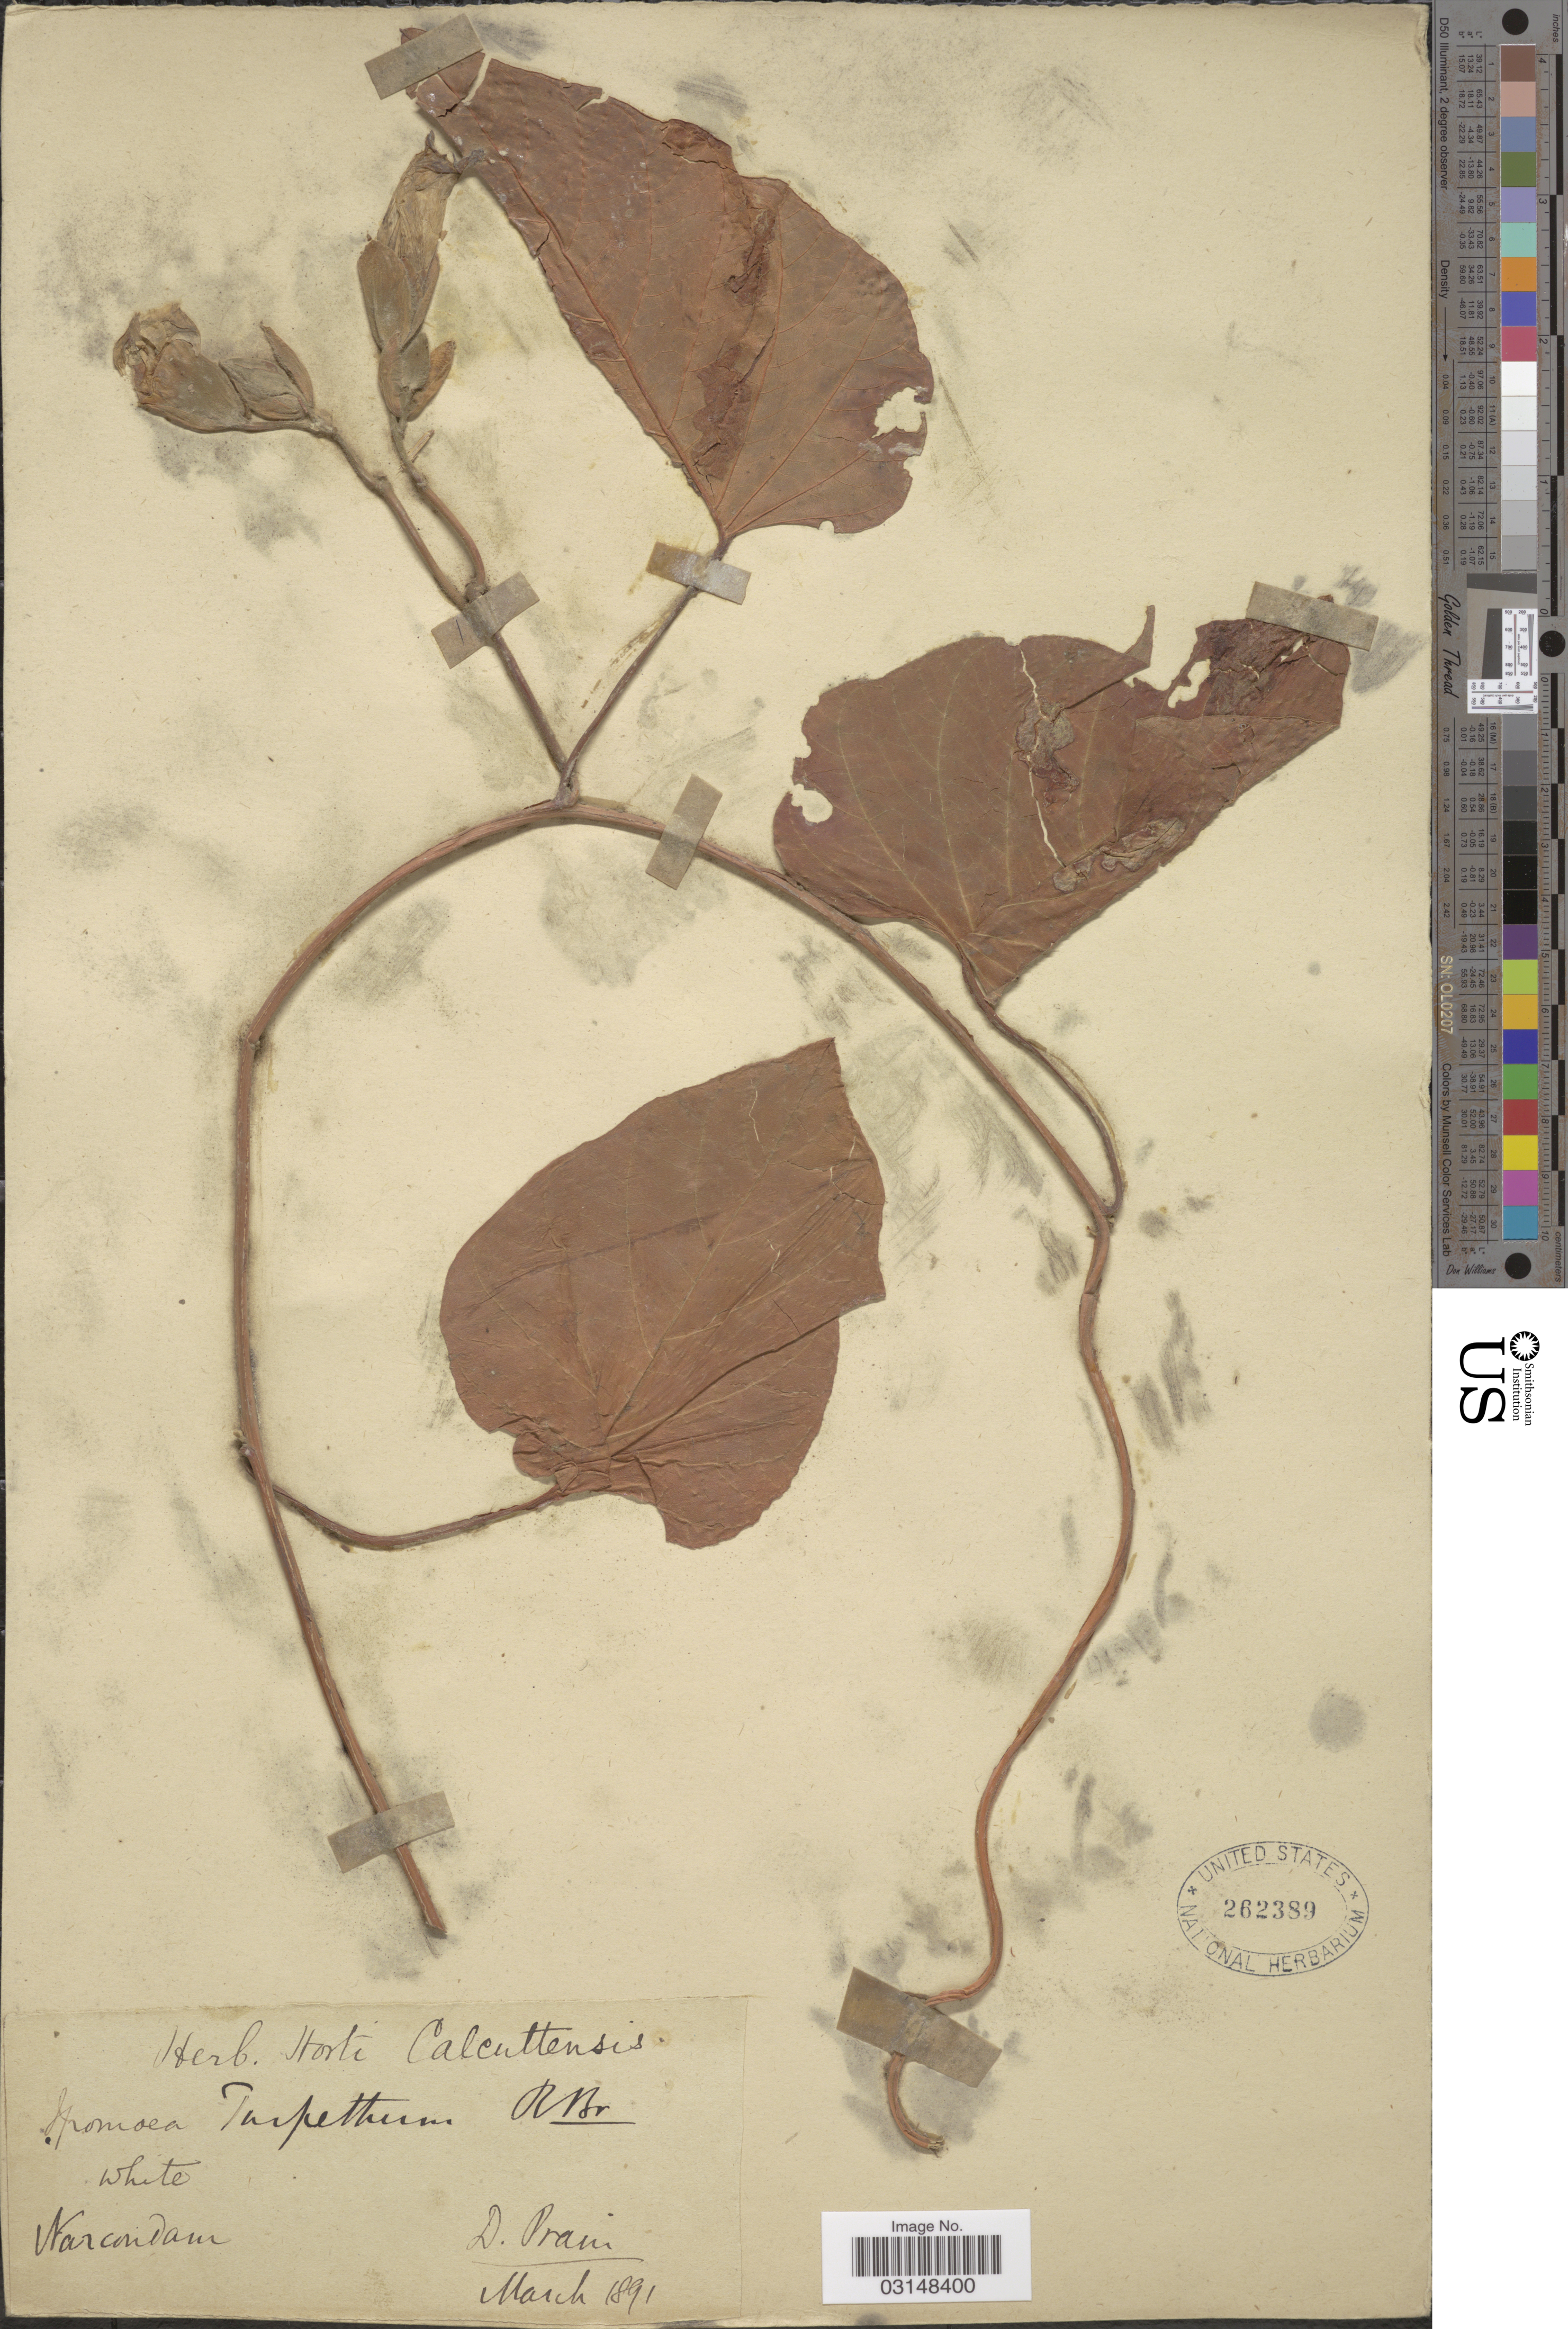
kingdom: Plantae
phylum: Tracheophyta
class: Magnoliopsida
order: Solanales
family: Convolvulaceae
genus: Operculina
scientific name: Operculina turpethum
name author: (L.) Silva Manso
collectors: D. Prain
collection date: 1891-03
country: India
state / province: Andaman and Nicobar Islands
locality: Narcondam.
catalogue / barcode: US 262389